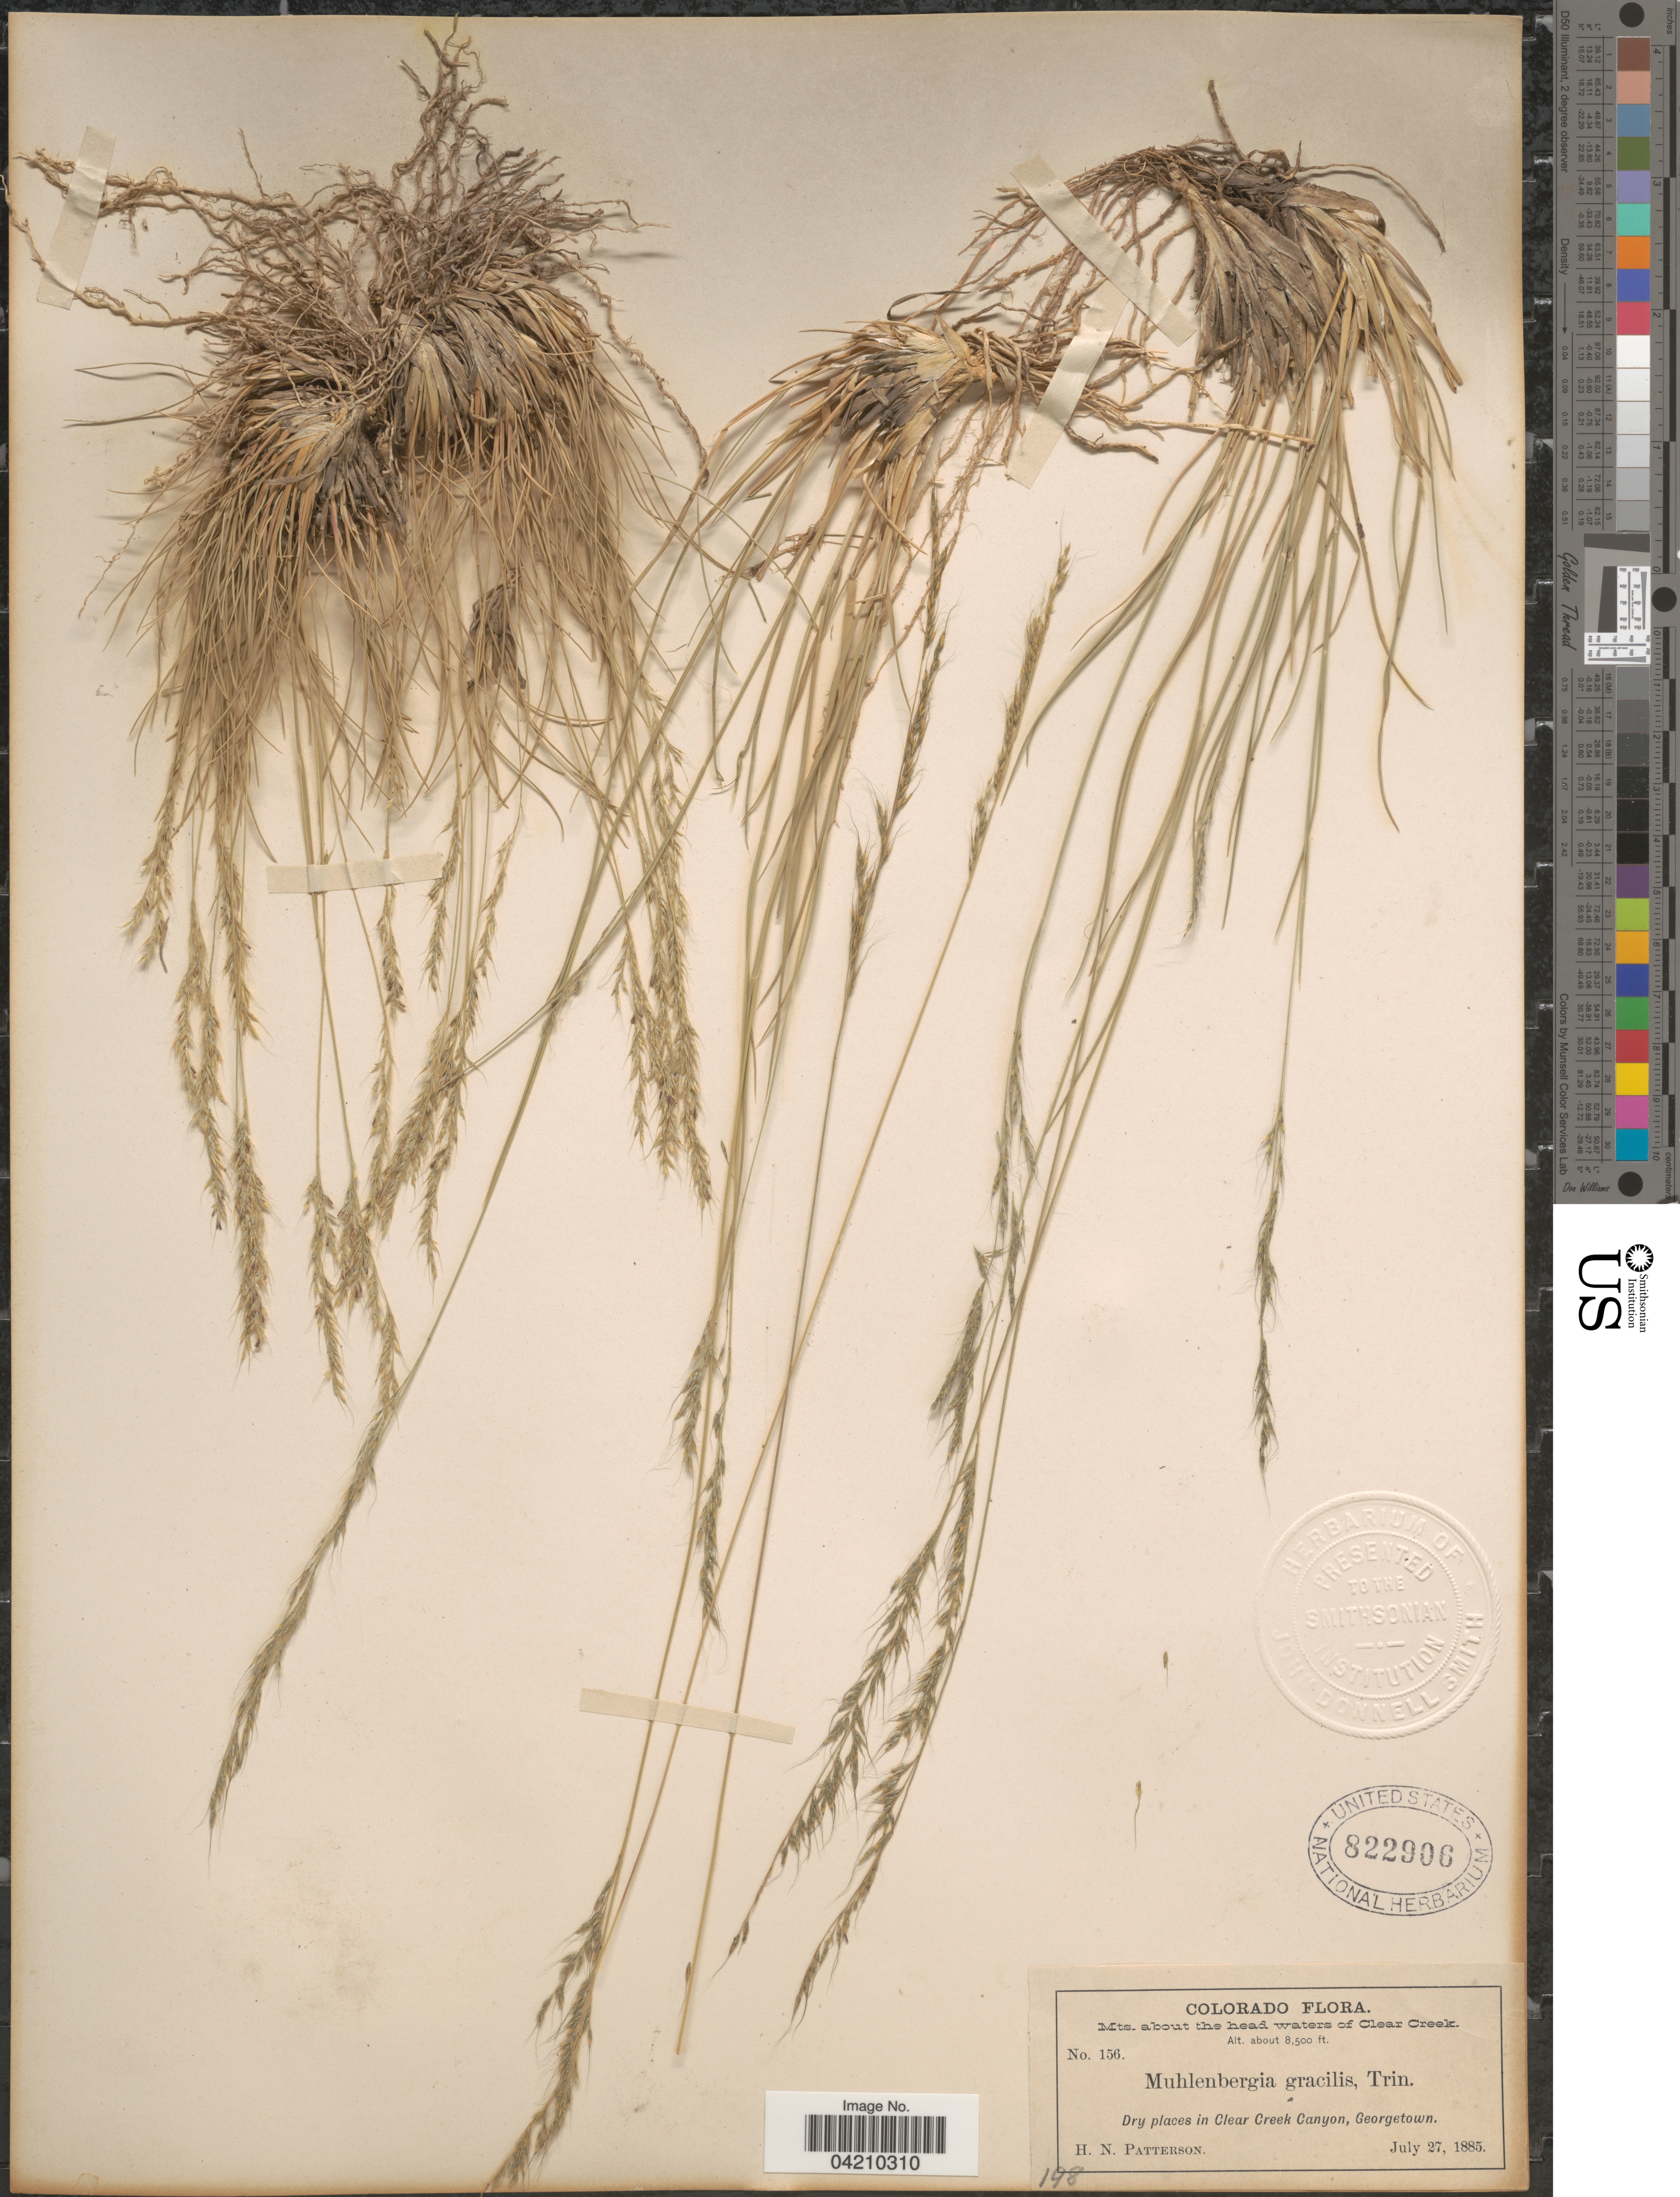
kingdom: Plantae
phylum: Tracheophyta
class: Liliopsida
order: Poales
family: Poaceae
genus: Muhlenbergia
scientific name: Muhlenbergia montana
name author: (Nutt.) Hitchc.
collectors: H. N. Patterson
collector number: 156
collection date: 1885-07-27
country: United States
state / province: Colorado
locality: Mts. about the head waters of Clear Creek. Dry places in Clear Creek Canyon, Georgetown.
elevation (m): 2591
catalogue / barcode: US 822906